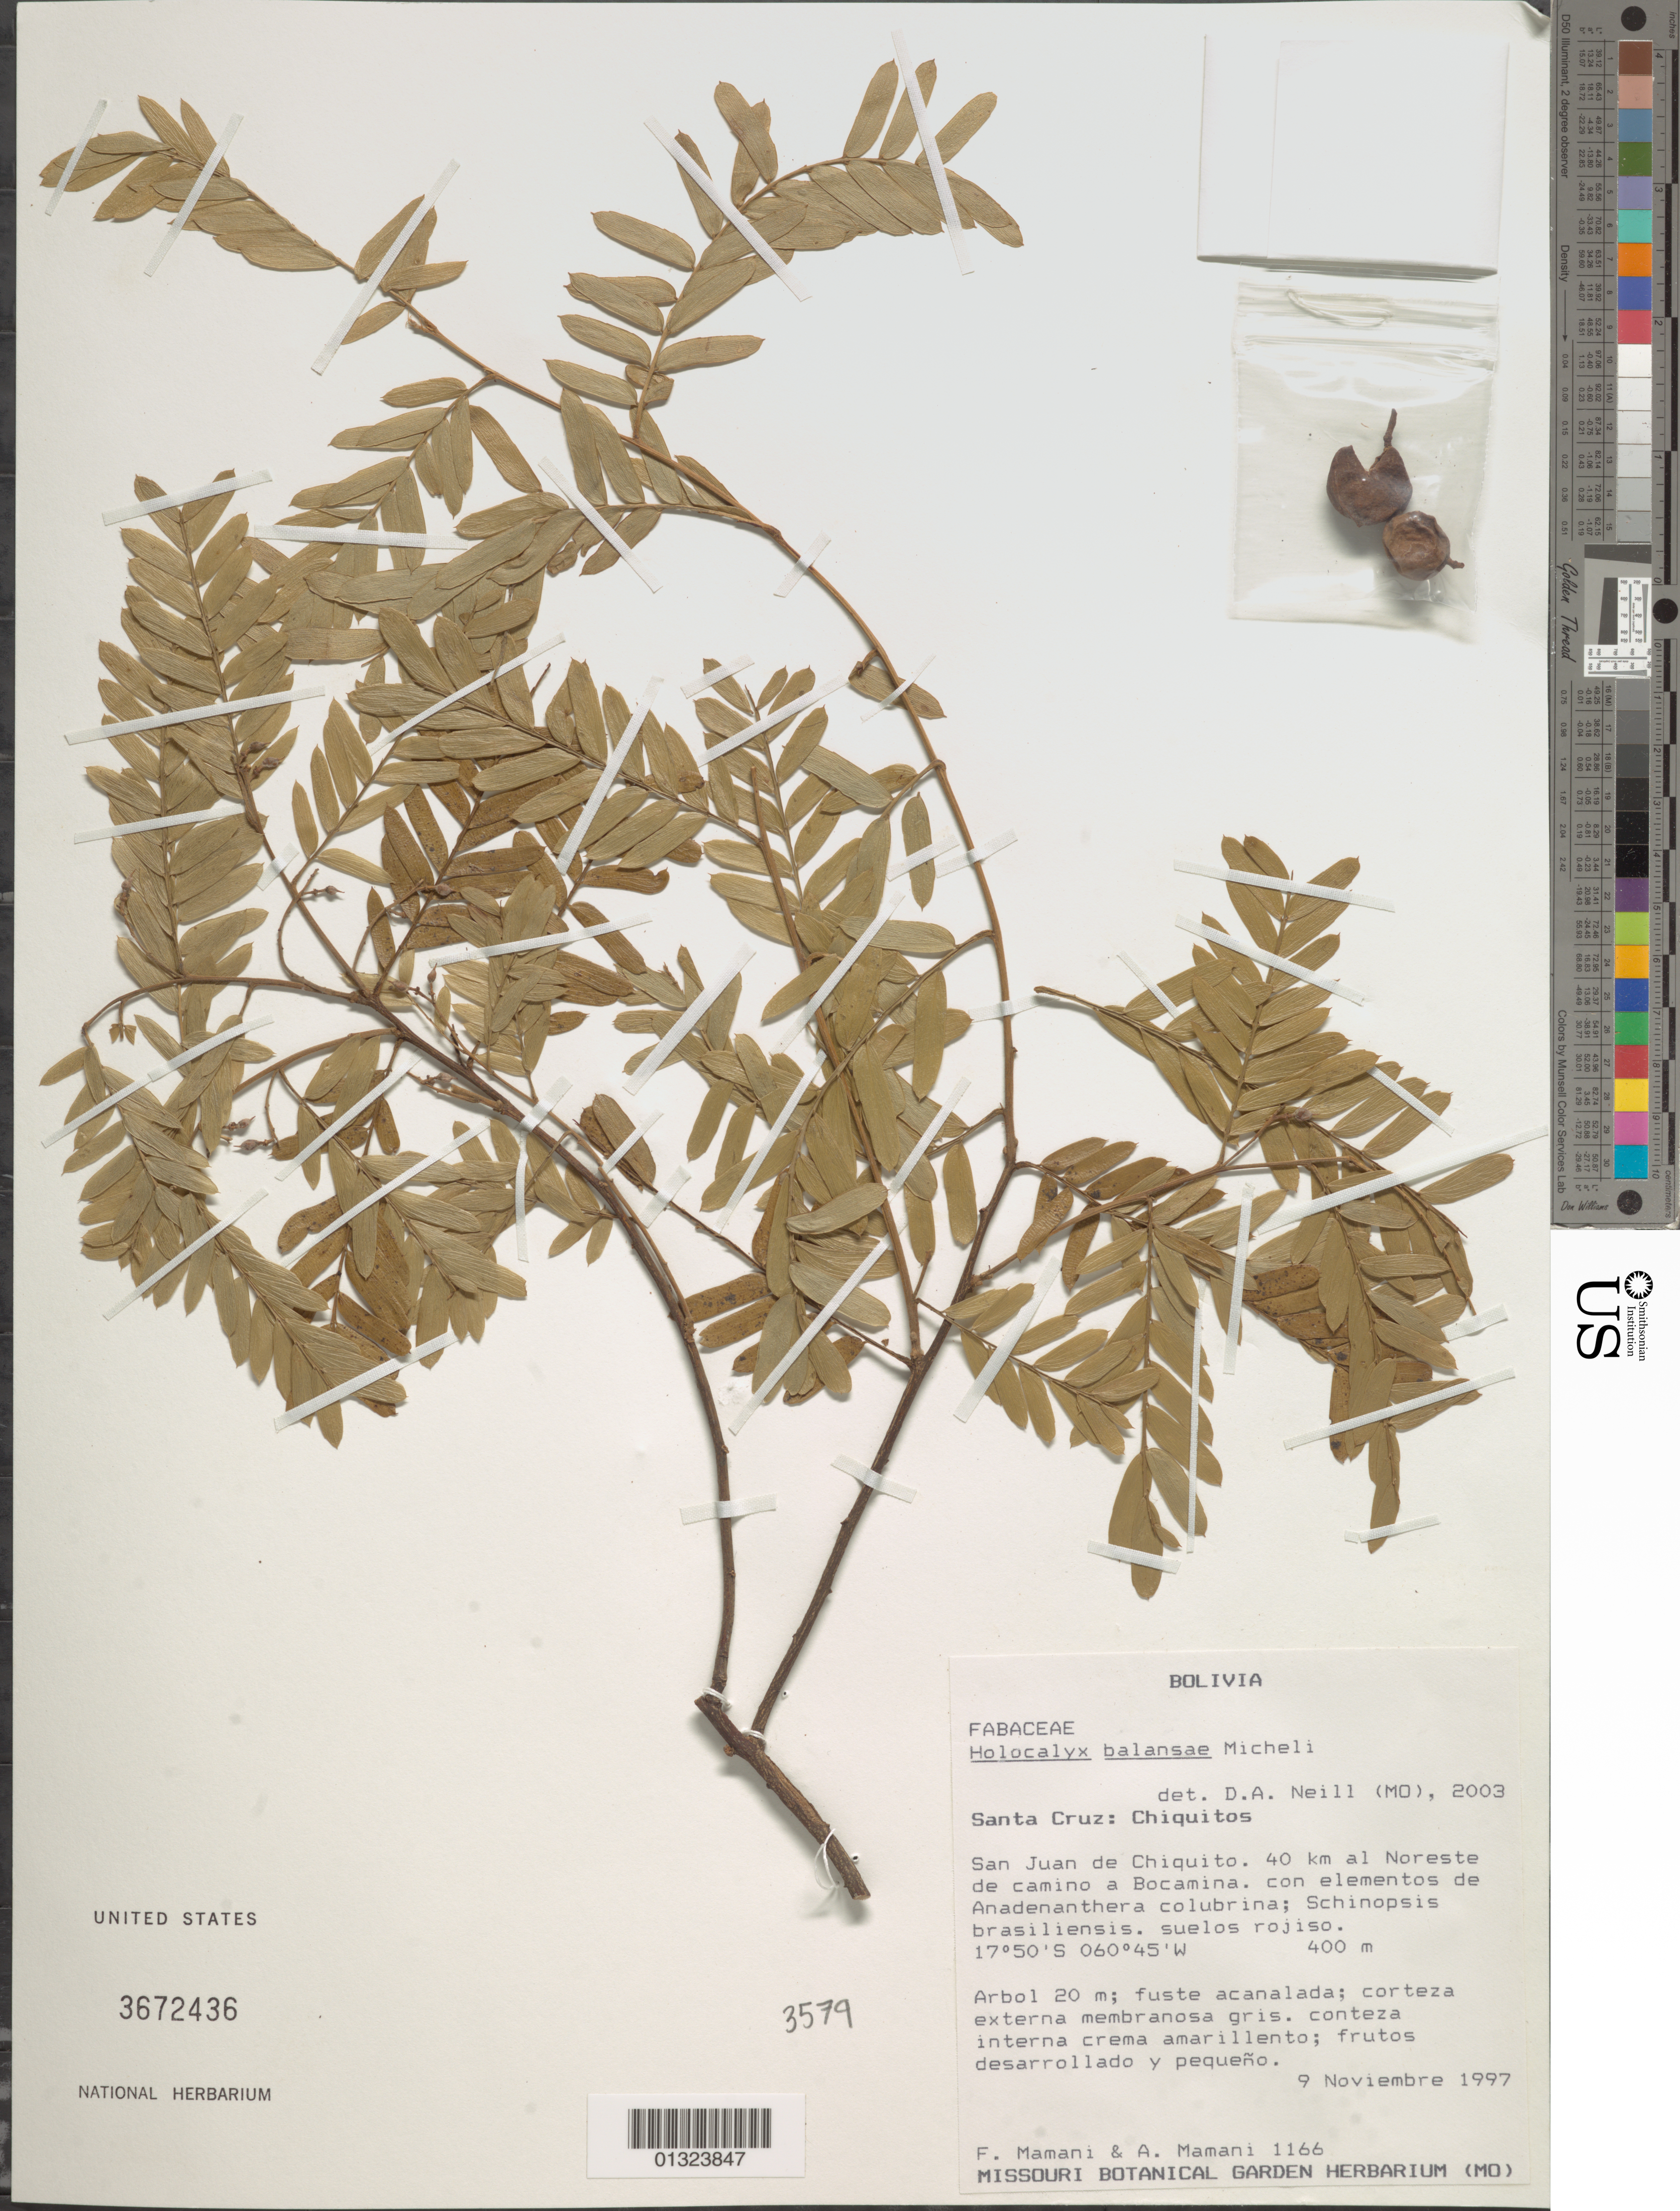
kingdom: Plantae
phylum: Tracheophyta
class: Magnoliopsida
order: Fabales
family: Fabaceae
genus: Holocalyx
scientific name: Holocalyx balansae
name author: Micheli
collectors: F. Mamani & A. Mamani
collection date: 1997-11-05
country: Bolivia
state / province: Santa Cruz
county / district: Chiquitos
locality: San Juan de Chiquito, 40 km al Noreste de camino a Bocamina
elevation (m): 400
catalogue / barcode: US 3672436